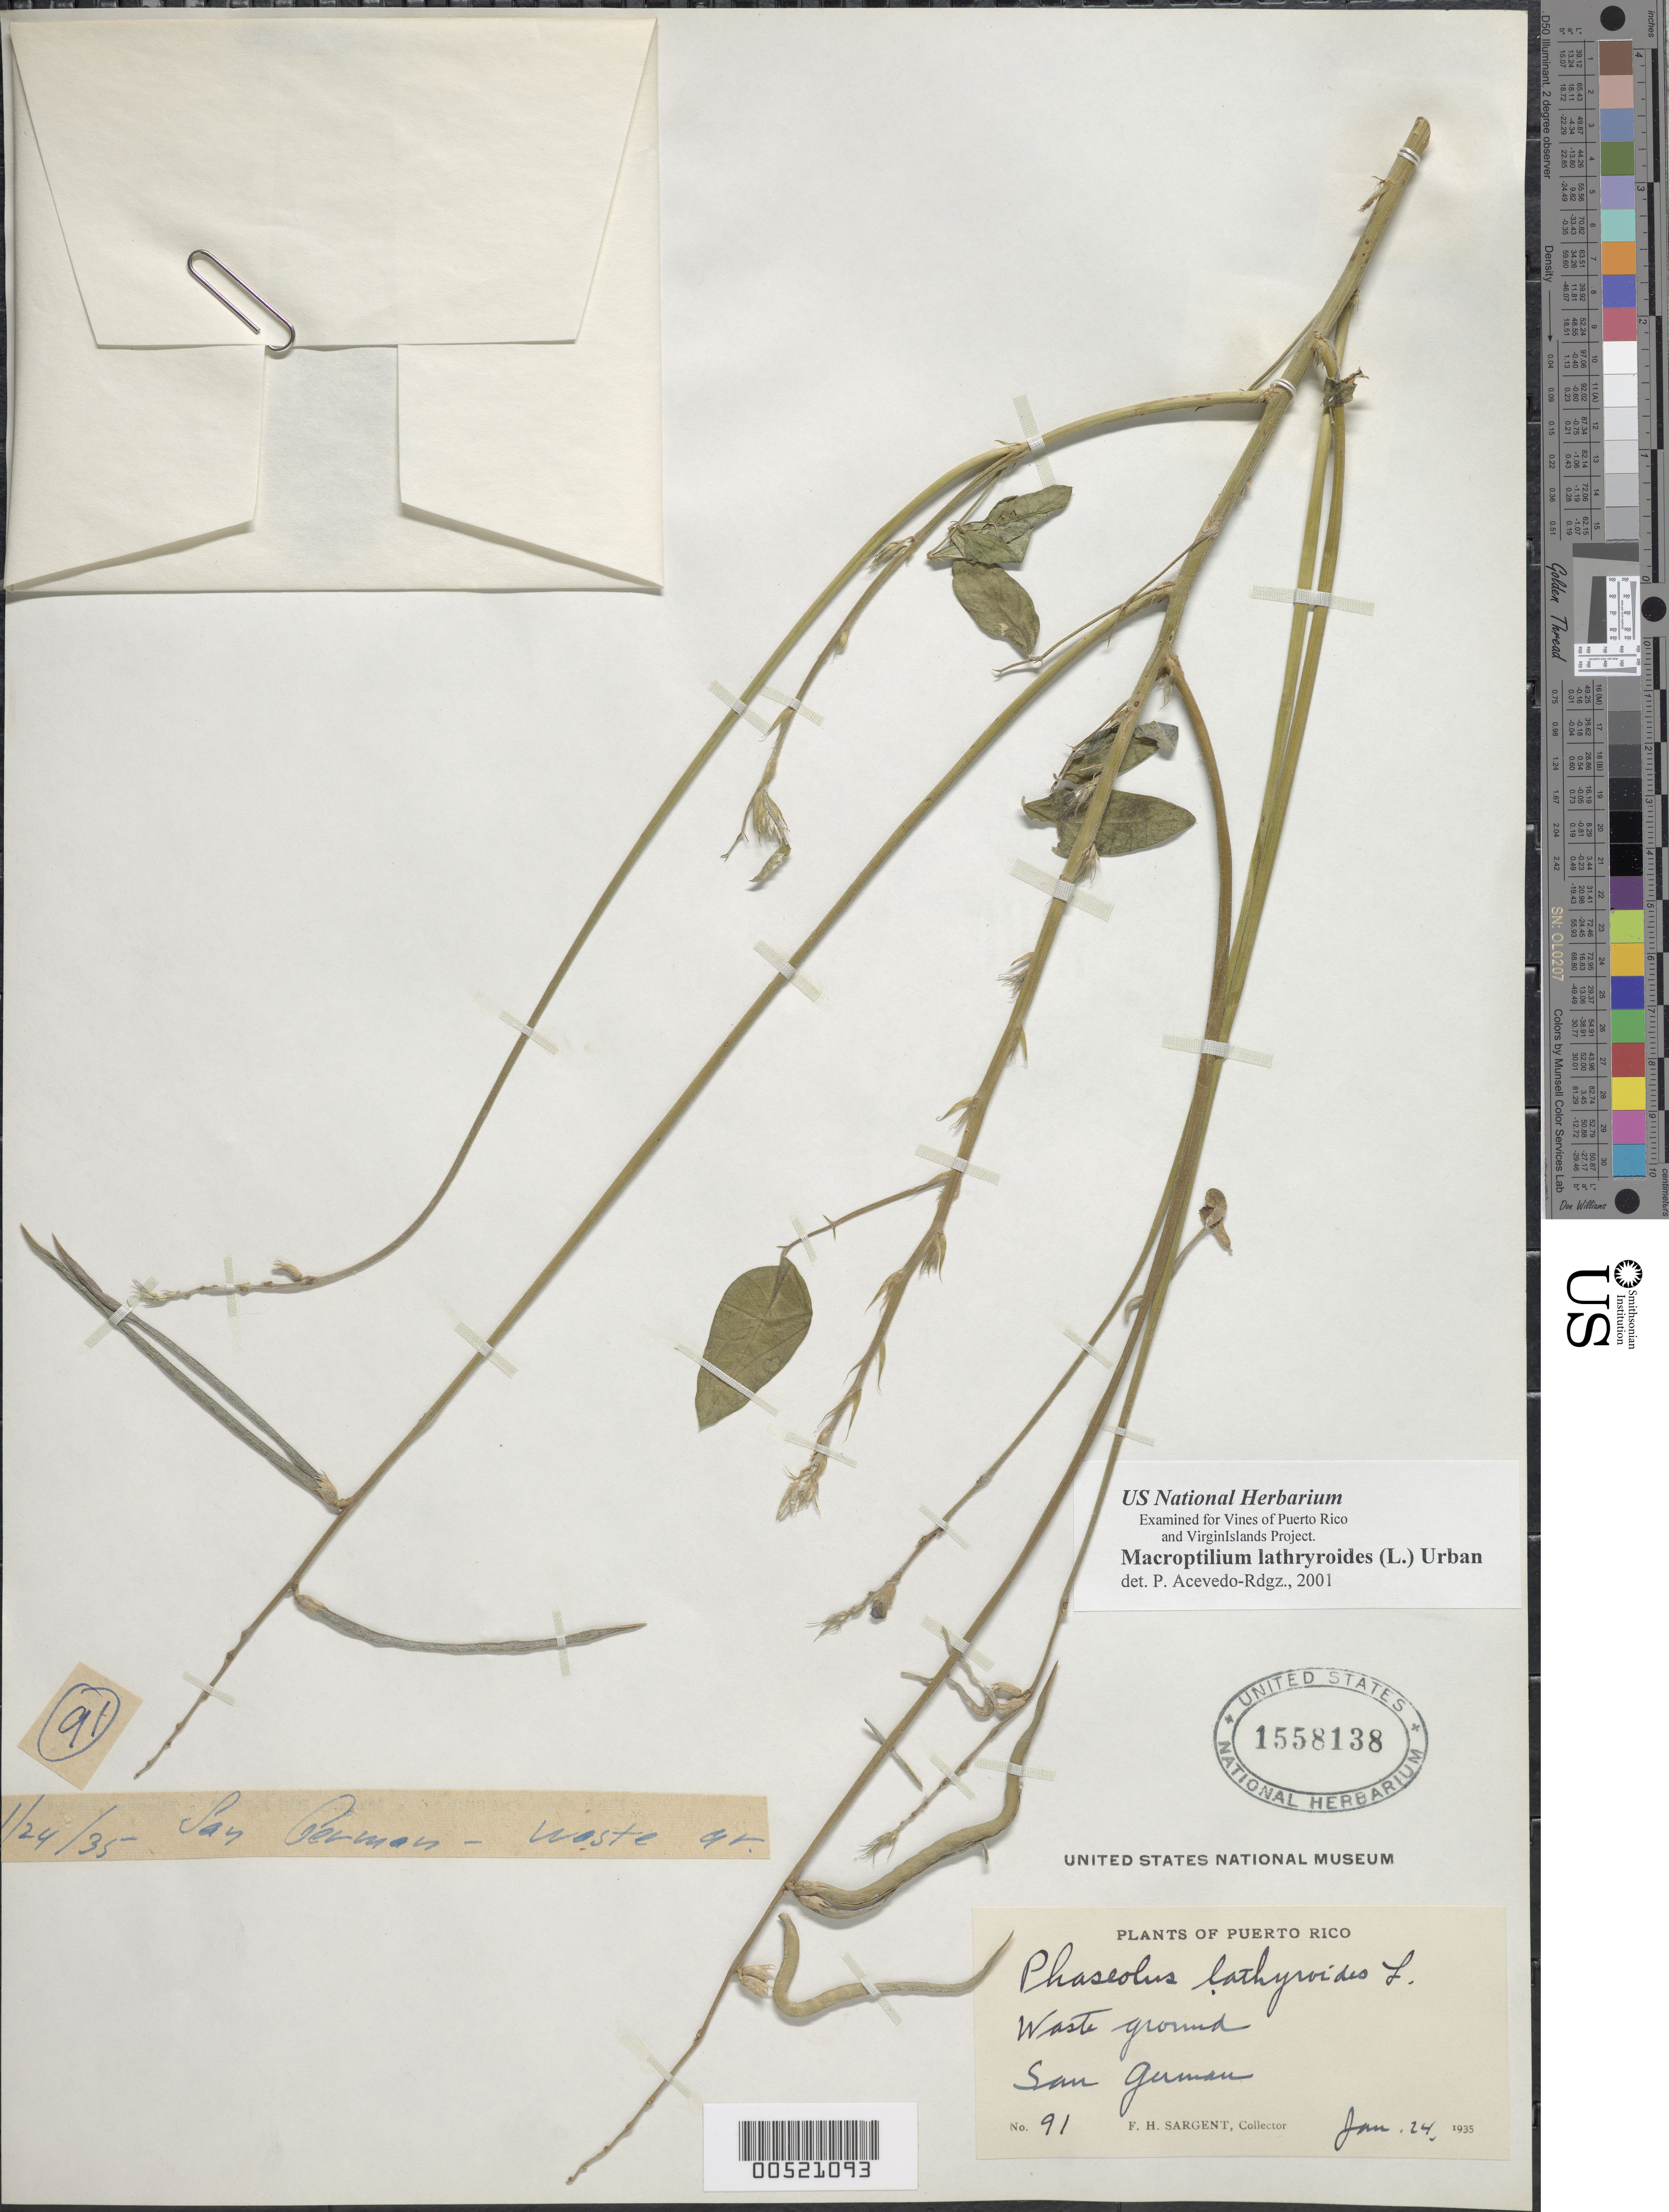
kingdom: Plantae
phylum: Tracheophyta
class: Magnoliopsida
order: Fabales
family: Fabaceae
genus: Macroptilium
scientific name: Macroptilium lathyroides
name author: (L.) Urb.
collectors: F. H. Sargent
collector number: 91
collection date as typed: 24 Jan 1935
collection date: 1935-01-24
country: Puerto Rico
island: Greater Antilles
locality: San German. Waste ground.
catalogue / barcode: US 1558138